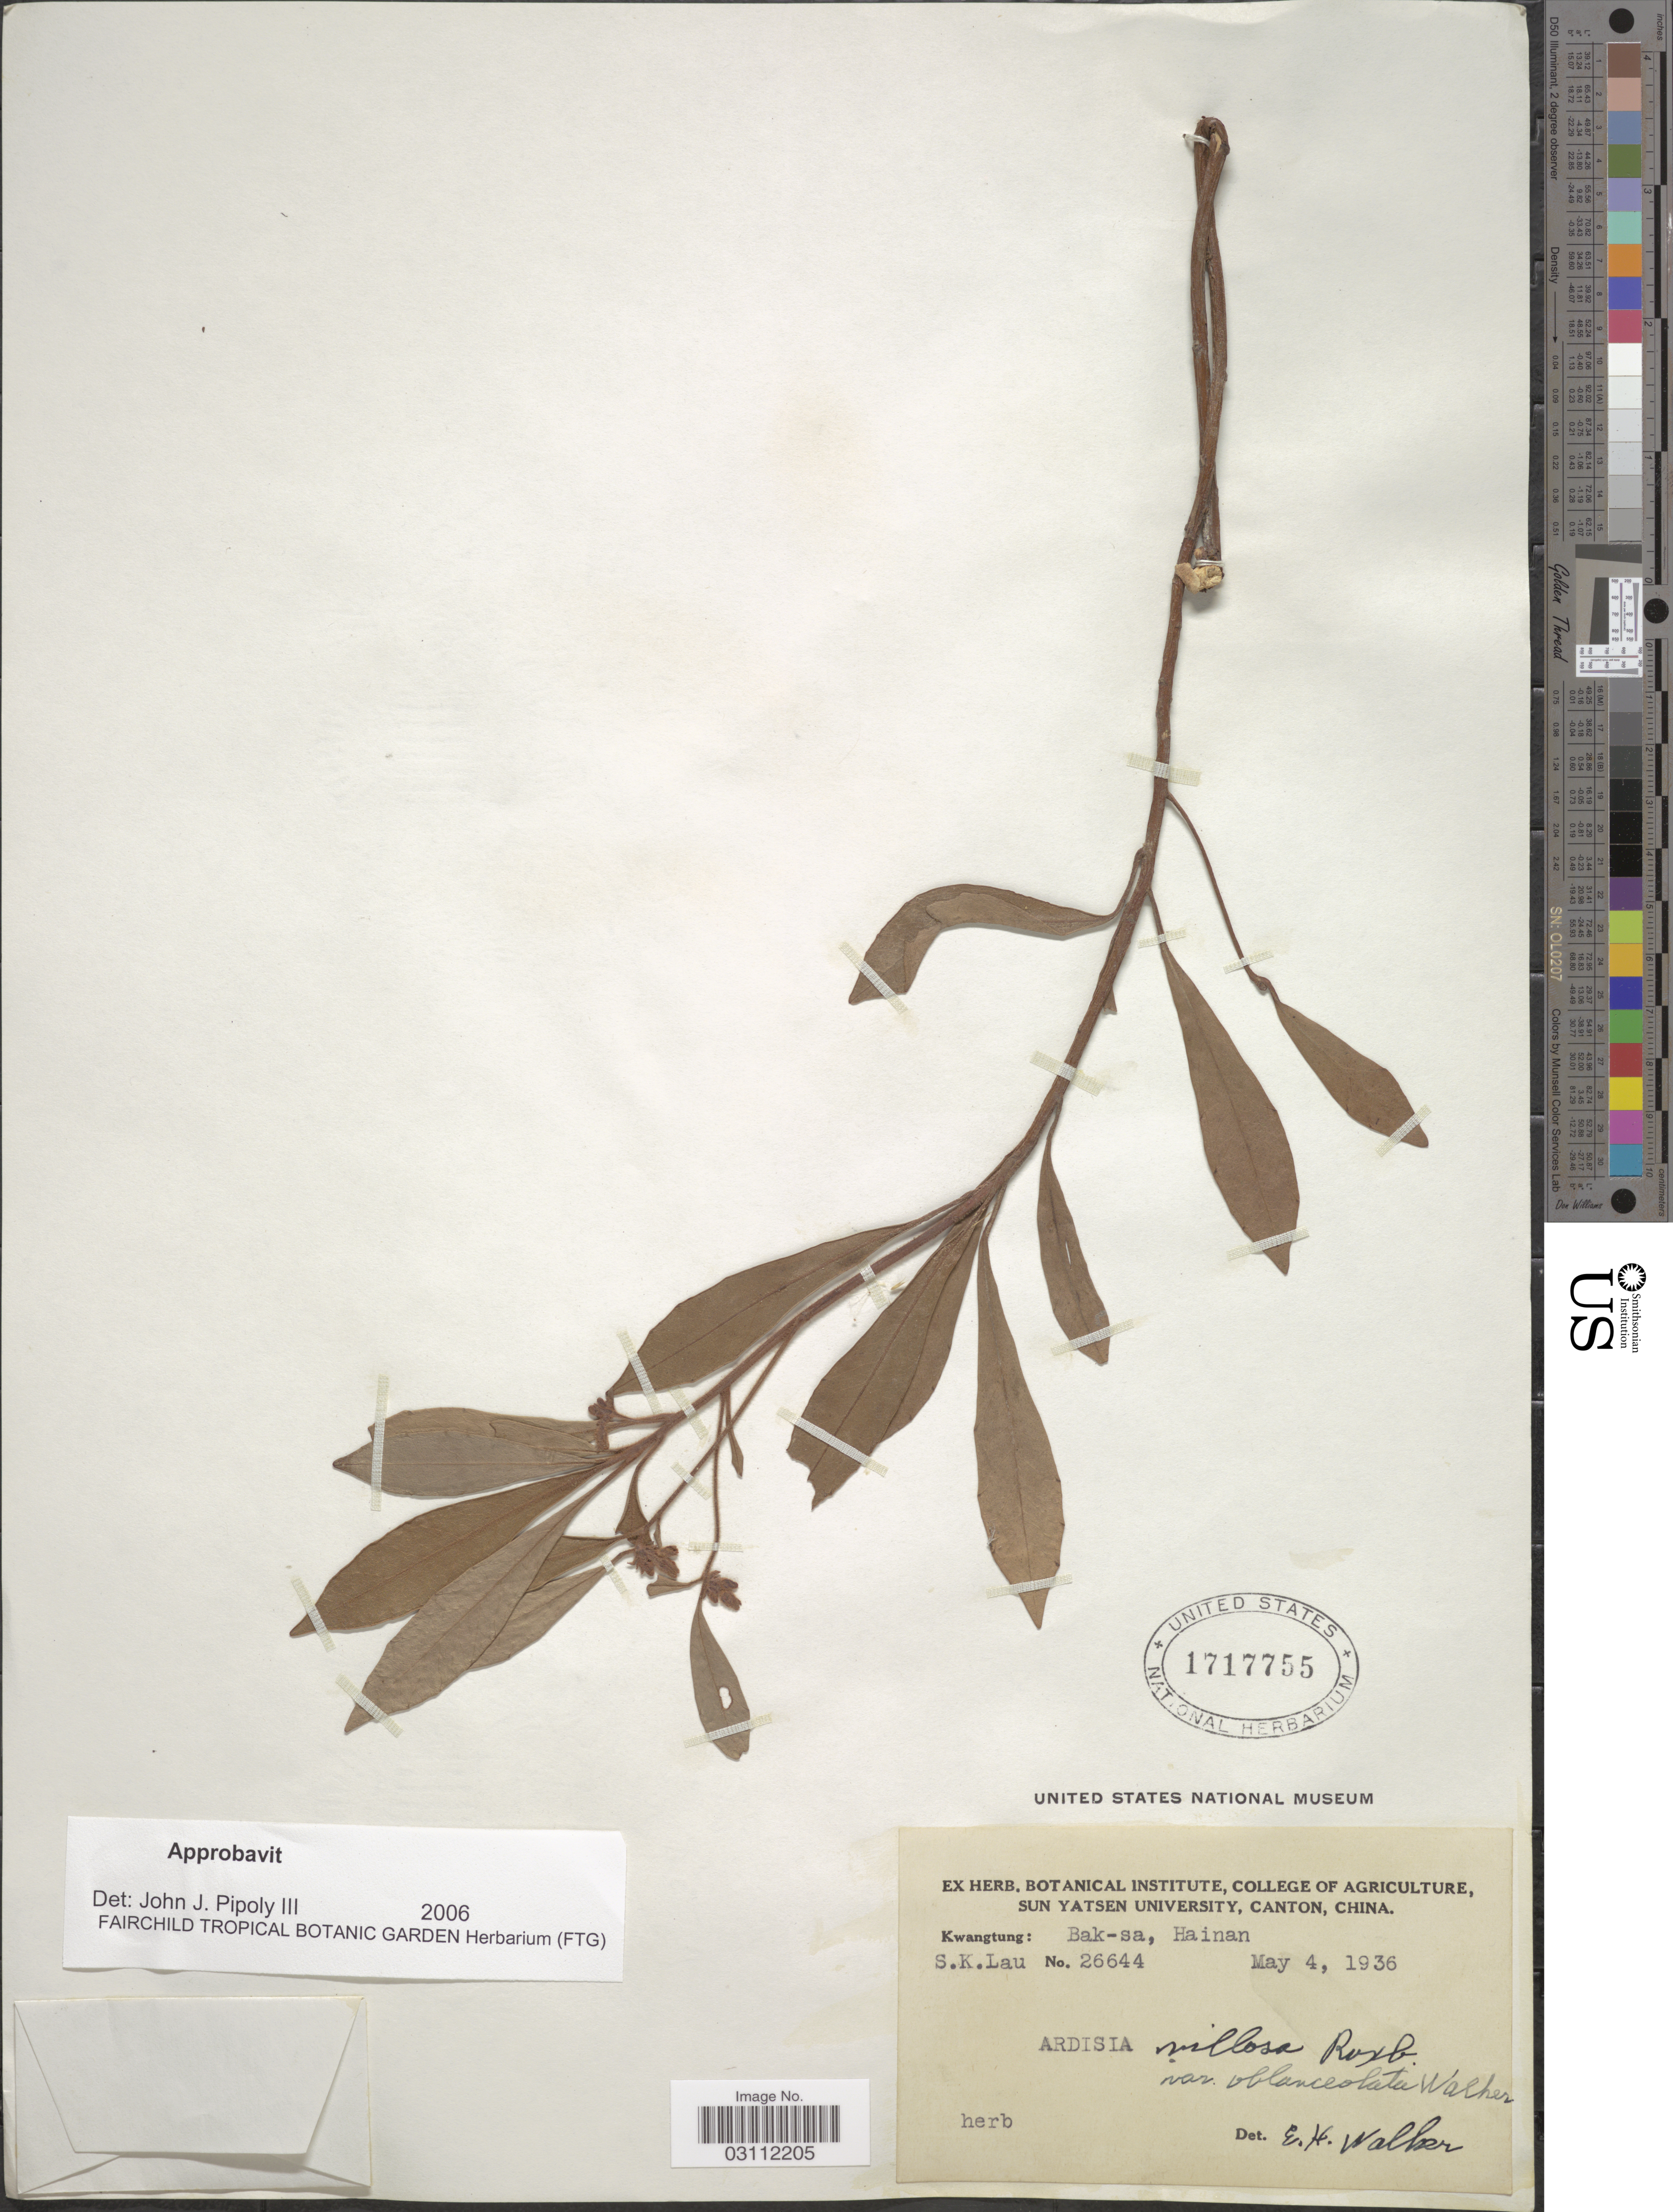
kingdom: Plantae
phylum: Tracheophyta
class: Magnoliopsida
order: Ericales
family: Primulaceae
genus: Ardisia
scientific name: Ardisia villosa var. oblanceolata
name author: E. Walker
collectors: S. K. Lau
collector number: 26644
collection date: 1936-05-04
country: China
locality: Kwangtung: Bak-sa, Hainan.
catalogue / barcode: US 1717755